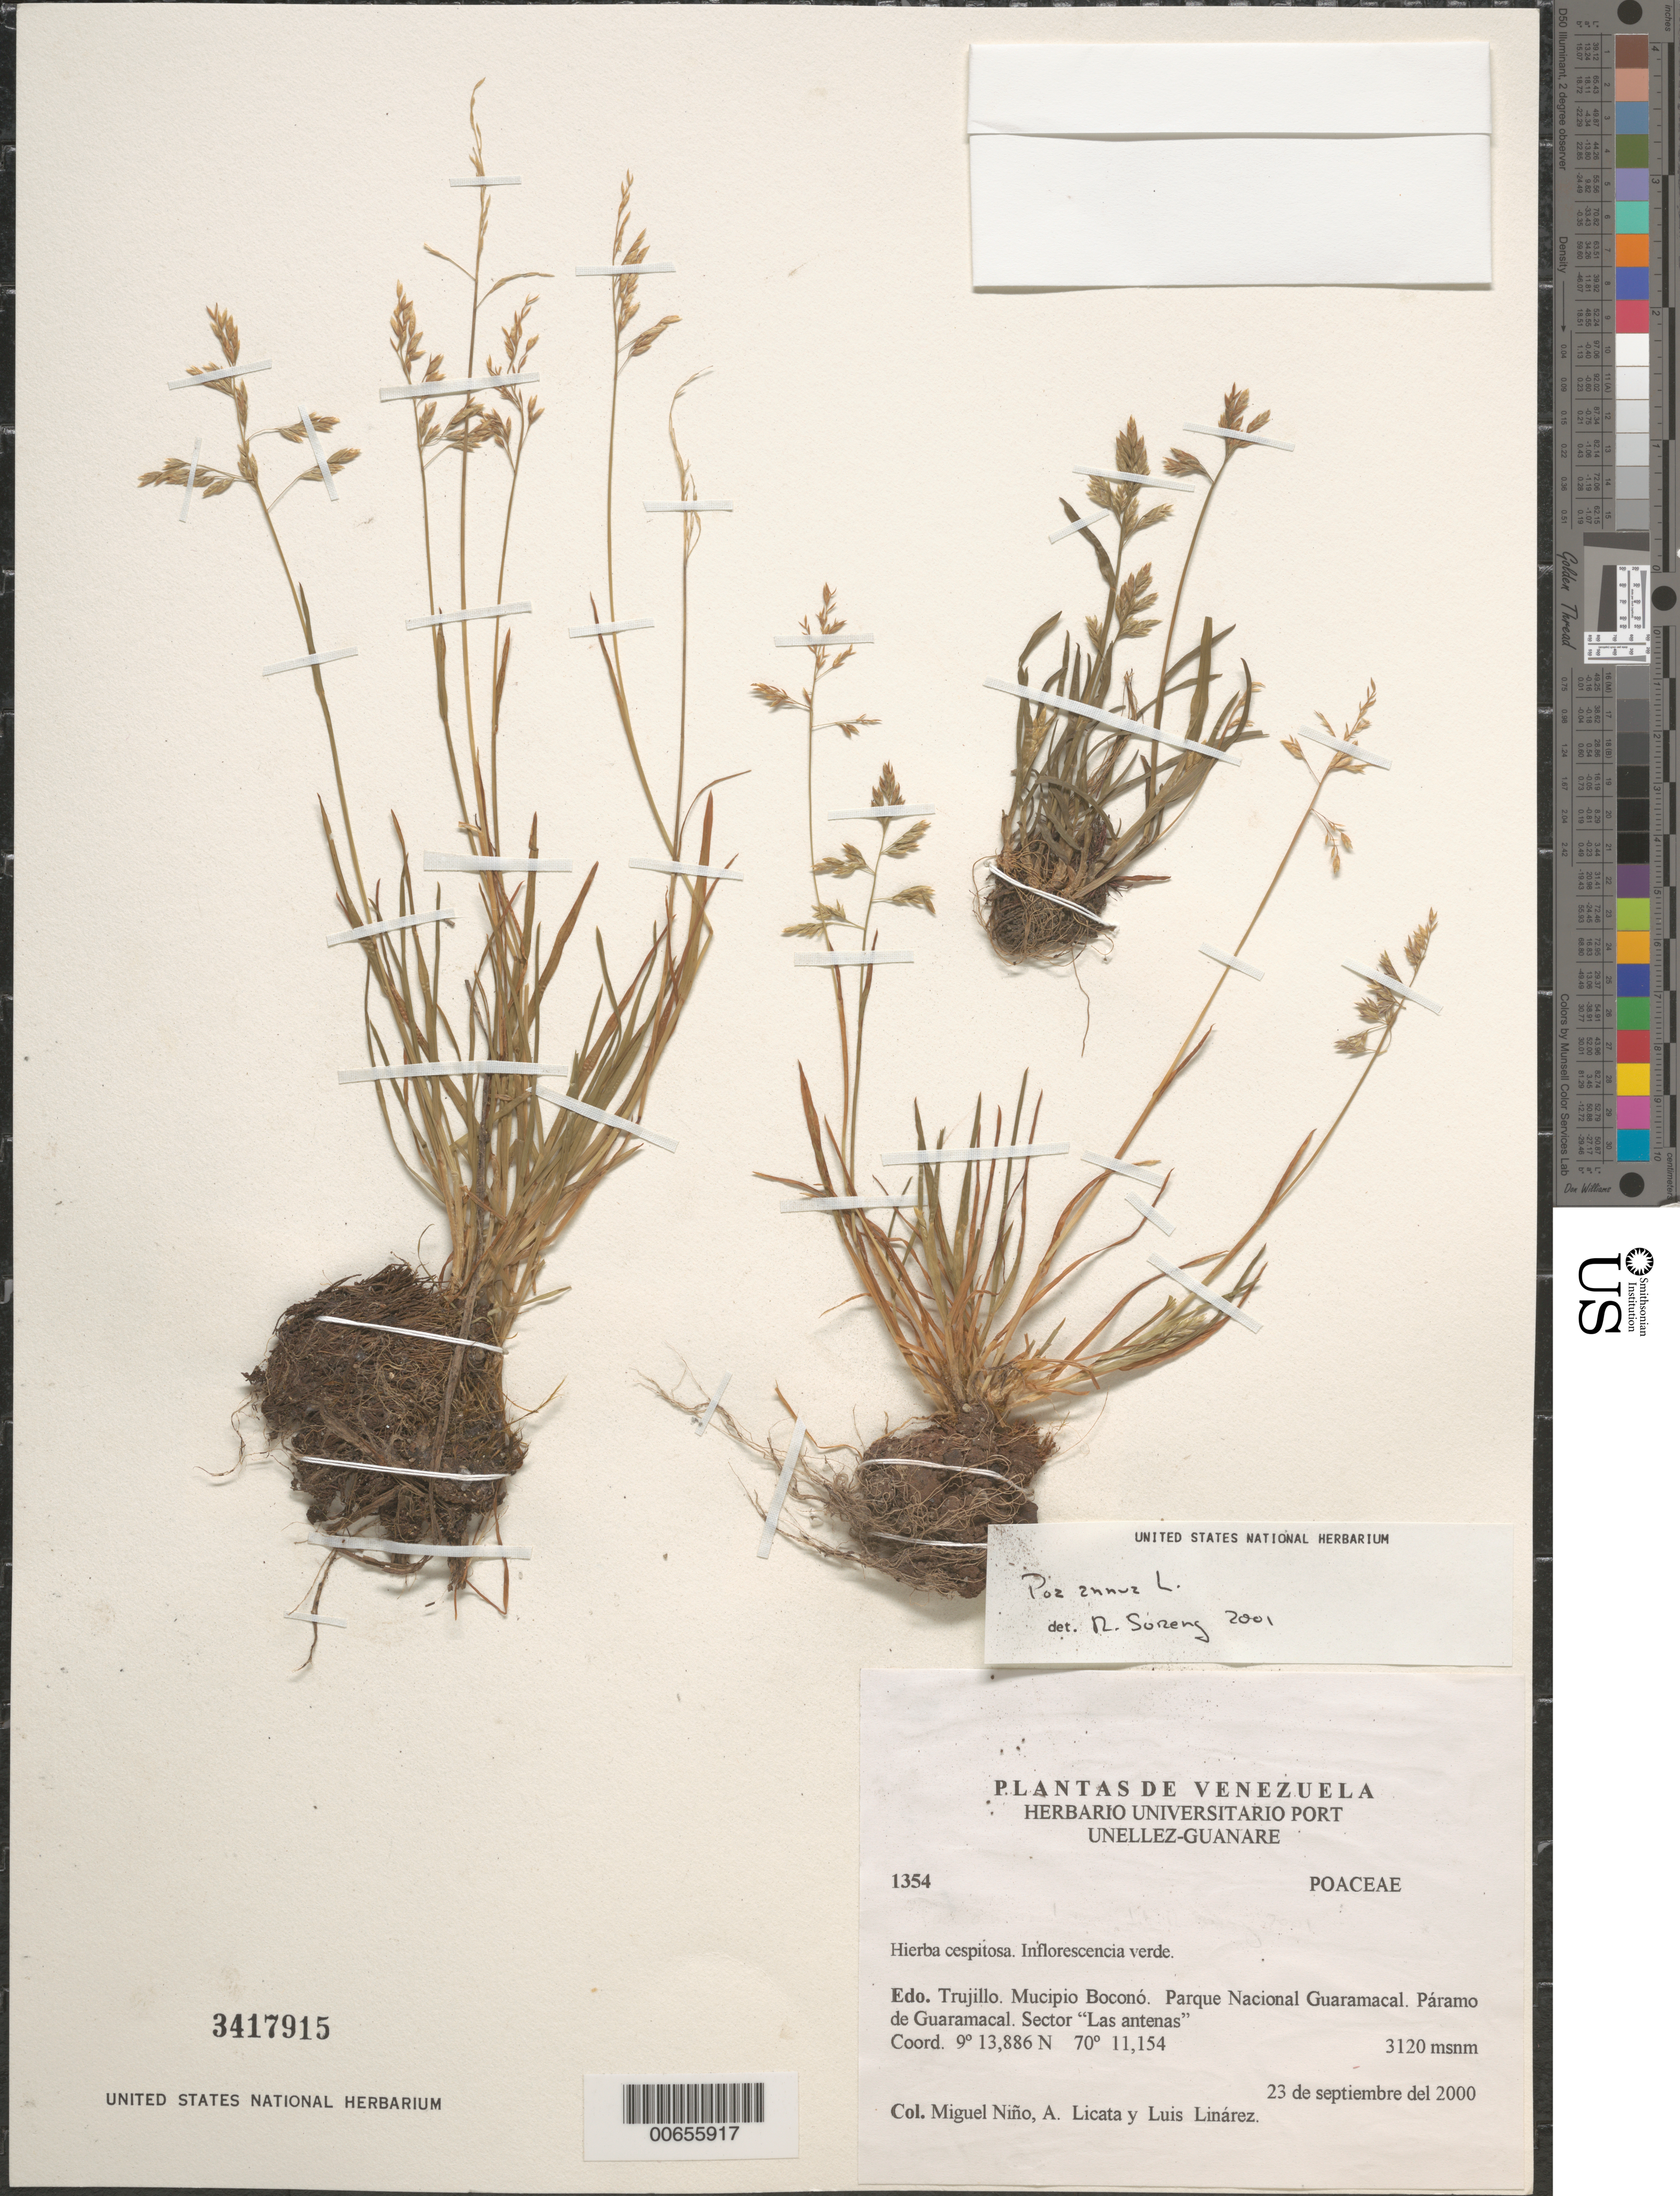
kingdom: Plantae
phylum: Tracheophyta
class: Liliopsida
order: Poales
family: Poaceae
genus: Poa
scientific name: Poa annua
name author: L.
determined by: Soreng, Robert J., Research Associate (BOT), Smithsonian Institution - National Museum of Natural History (UNITED STATES)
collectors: S. M. Niño, A. Licata & L. Linárez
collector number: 1354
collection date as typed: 23 Sep 2000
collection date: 2000-09-23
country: Venezuela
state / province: Trujillo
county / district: Boconó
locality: Parque Nacional Guaramacal, Páramo de Guaramacal, sector "Las antenas"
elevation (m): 3120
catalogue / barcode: US 3417915